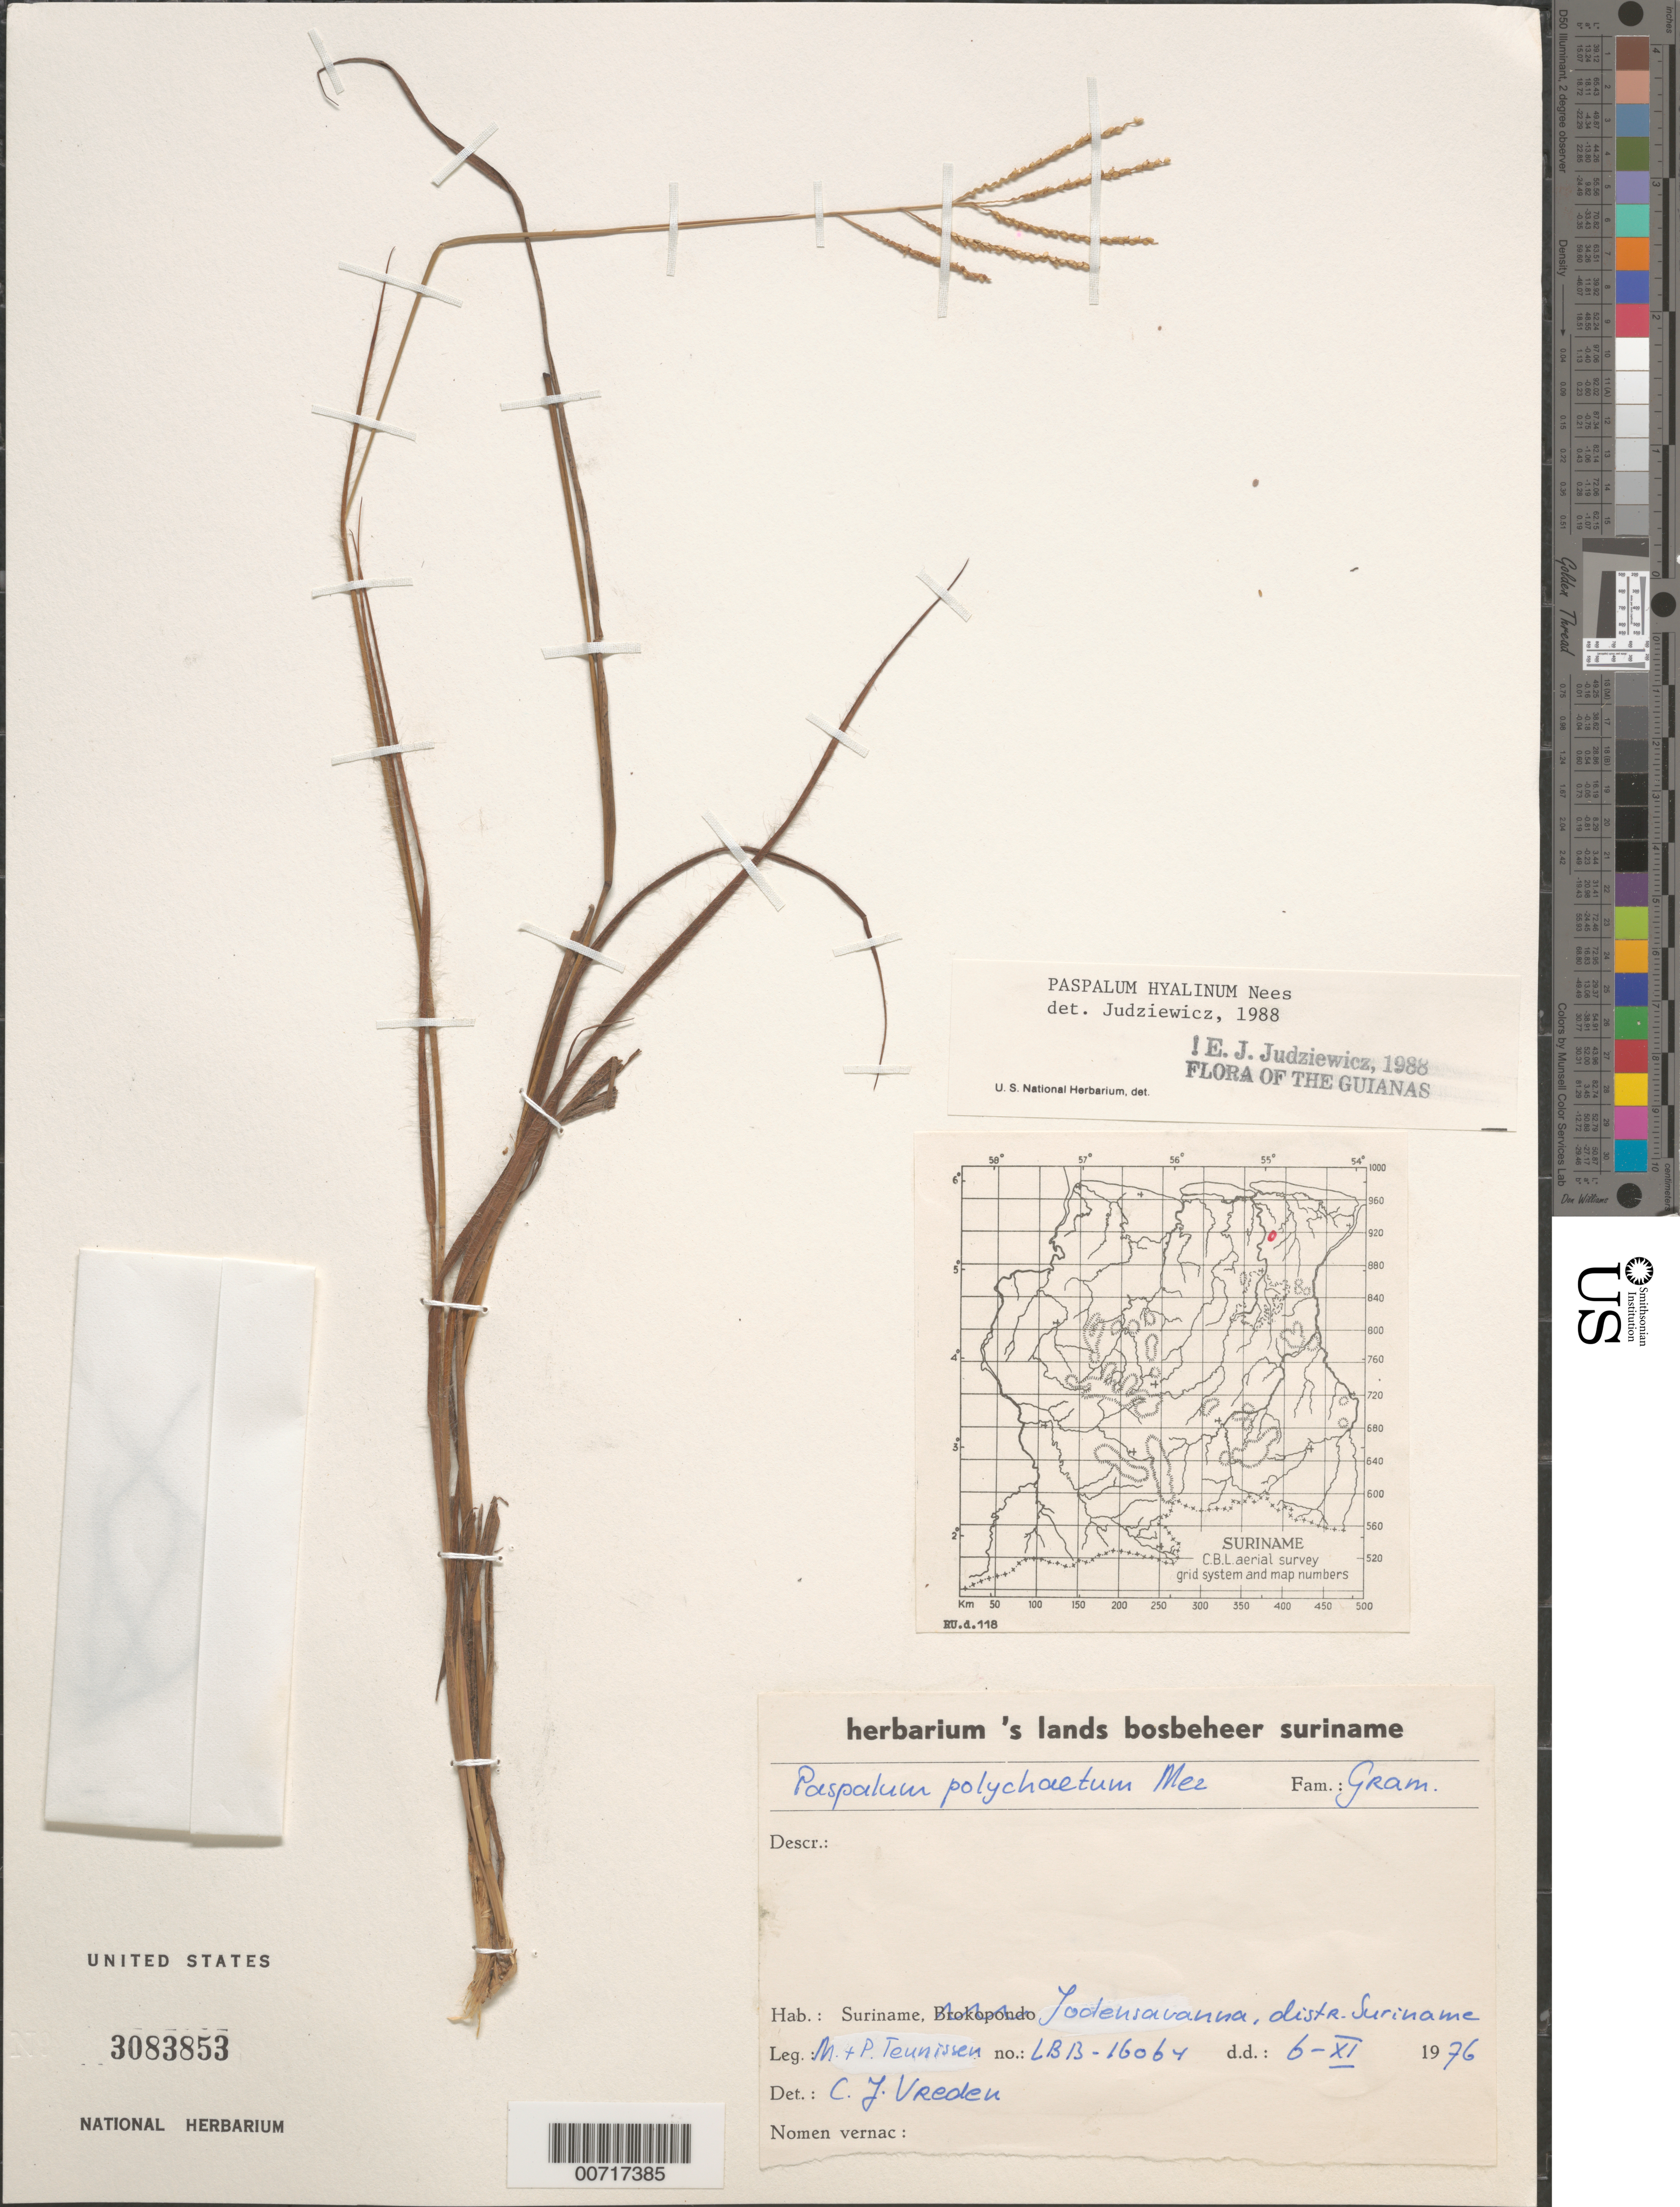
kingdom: Plantae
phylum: Tracheophyta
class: Liliopsida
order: Poales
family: Poaceae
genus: Paspalum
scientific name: Paspalum hyalinum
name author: Nees ex Trin.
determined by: Judziewicz, E. J.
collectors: M. Teunissen-werkhoven & P. Teunissen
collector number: LBB 16064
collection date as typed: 6-Nov-76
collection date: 1976-11-06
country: Suriname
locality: Jodensavanna, distr. SURINAMEe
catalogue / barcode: US 3083853